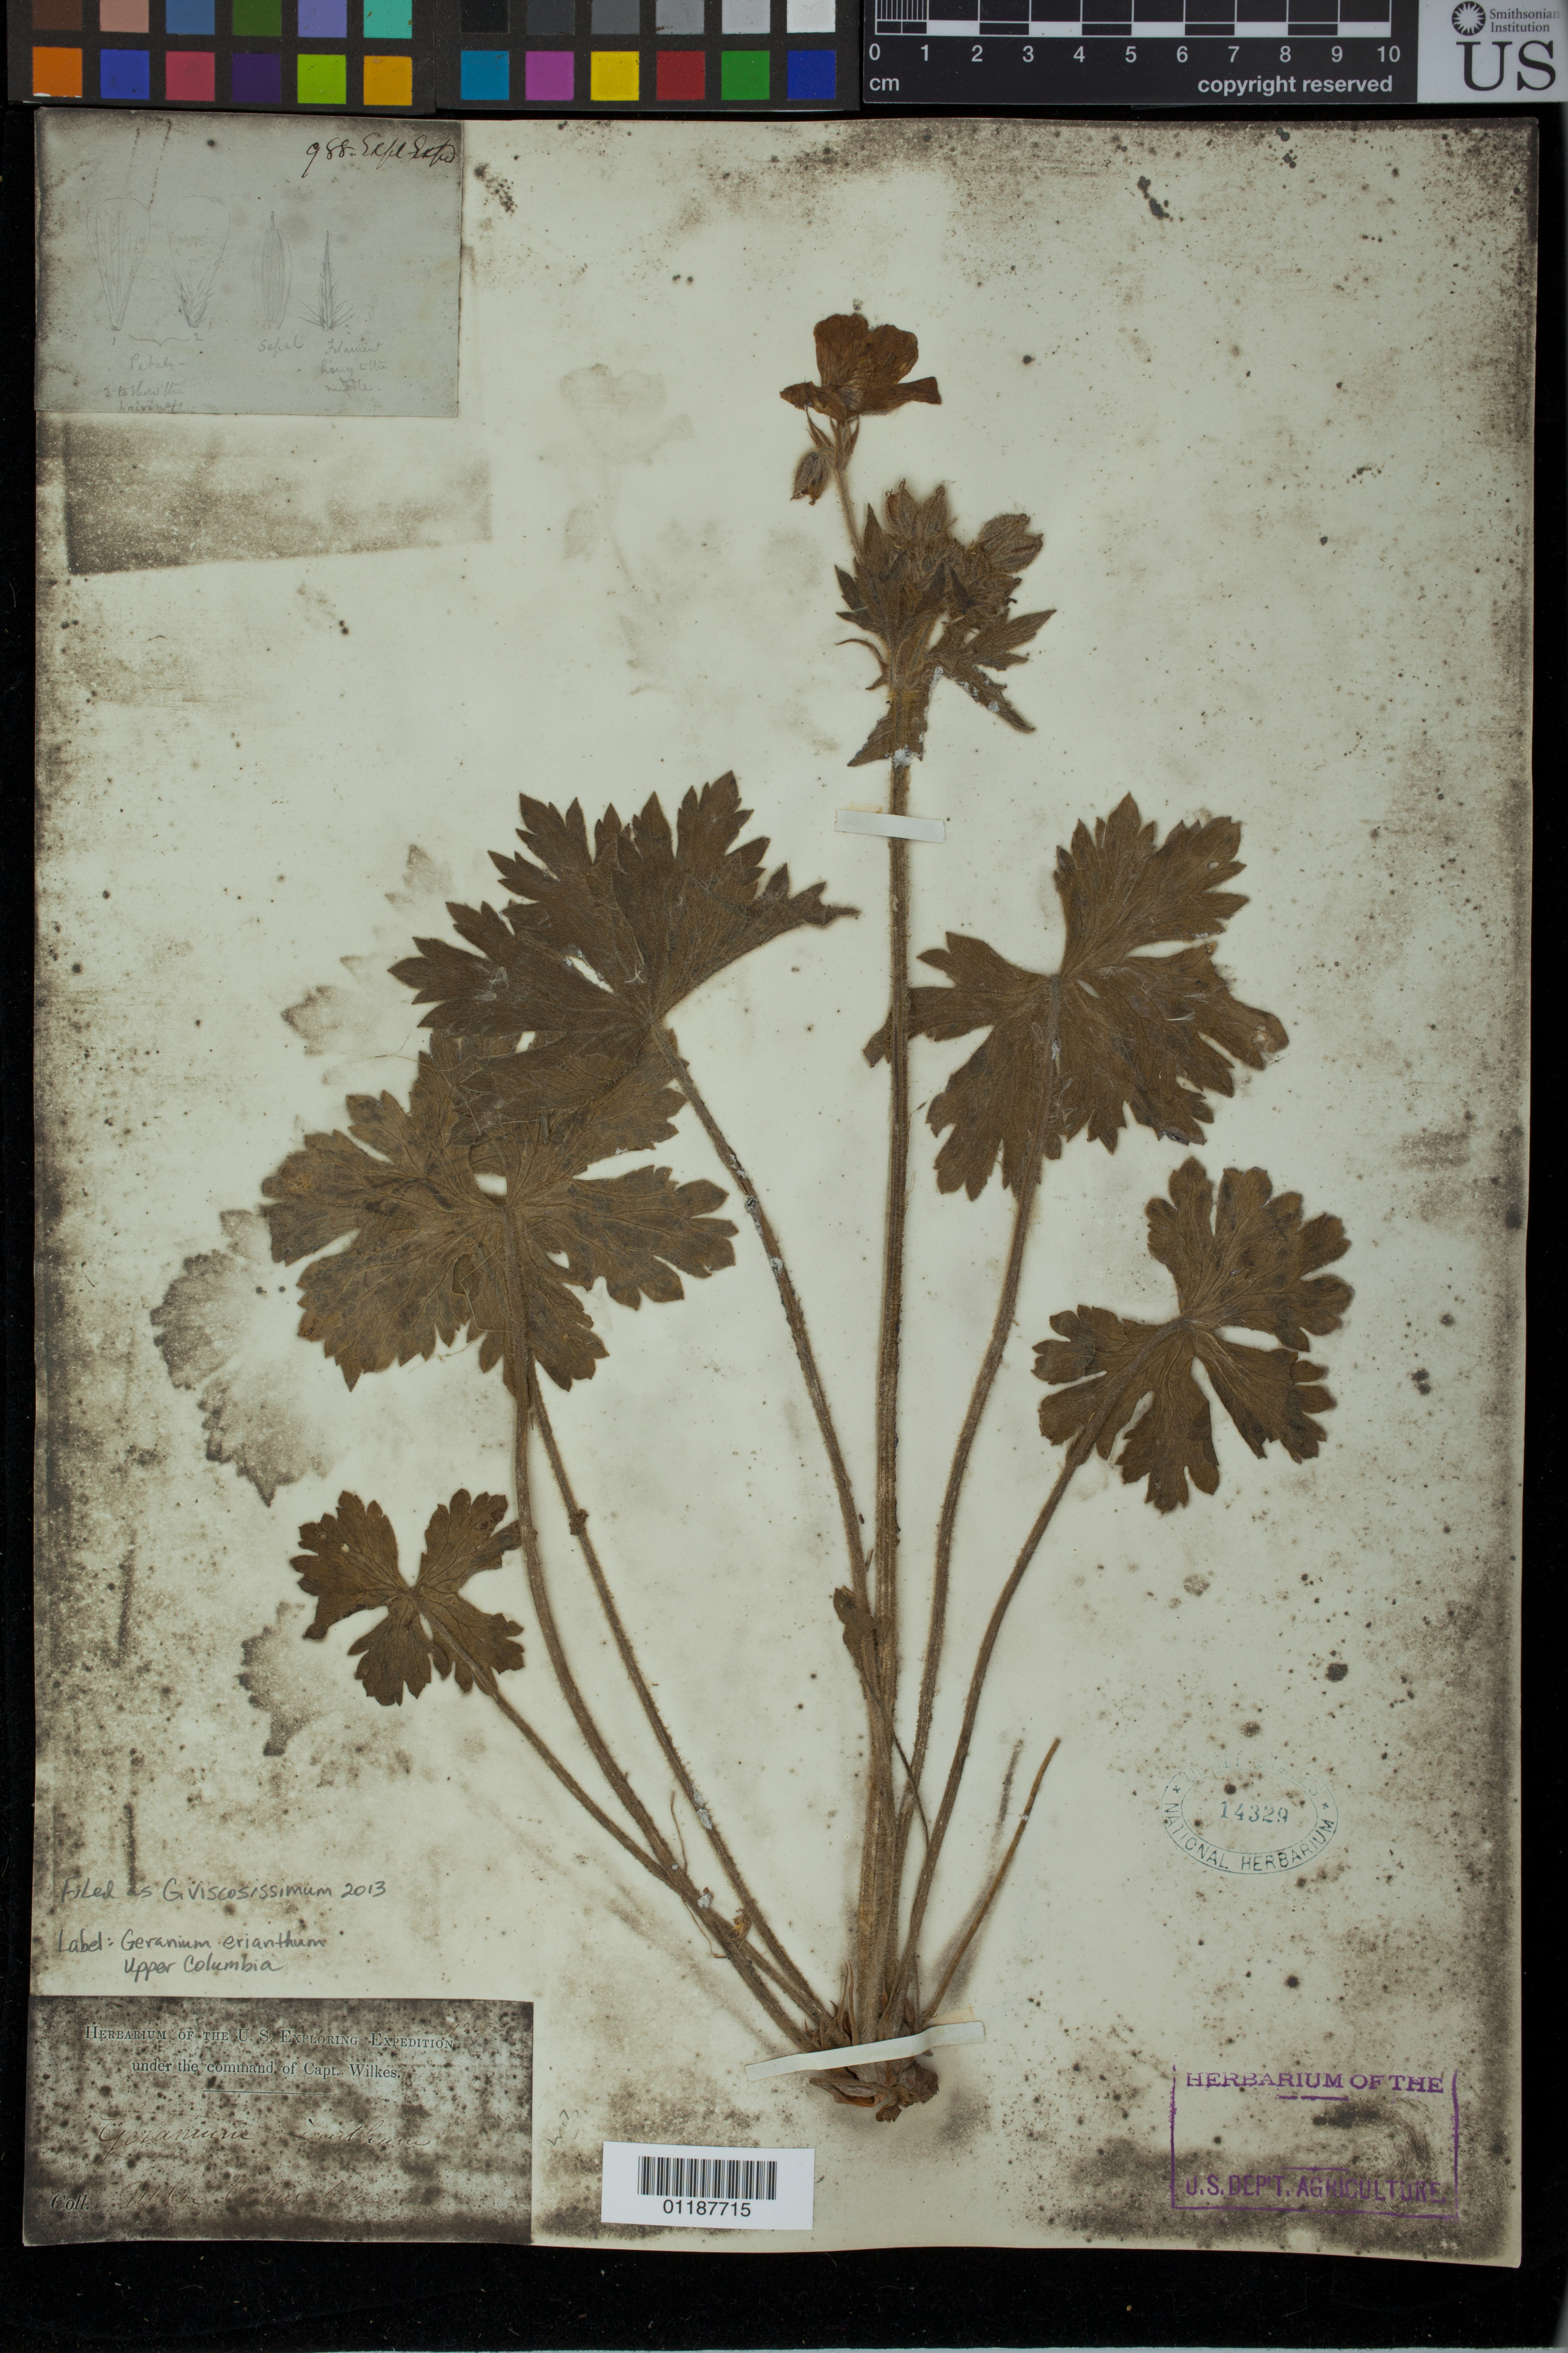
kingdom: Plantae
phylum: Tracheophyta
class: Magnoliopsida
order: Geraniales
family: Geraniaceae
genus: Geranium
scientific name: Geranium viscosissimum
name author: Fisch. & C.A. Mey.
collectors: Wilkes Explor. Exped.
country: Colombia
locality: Upper Colombia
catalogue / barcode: US 14329